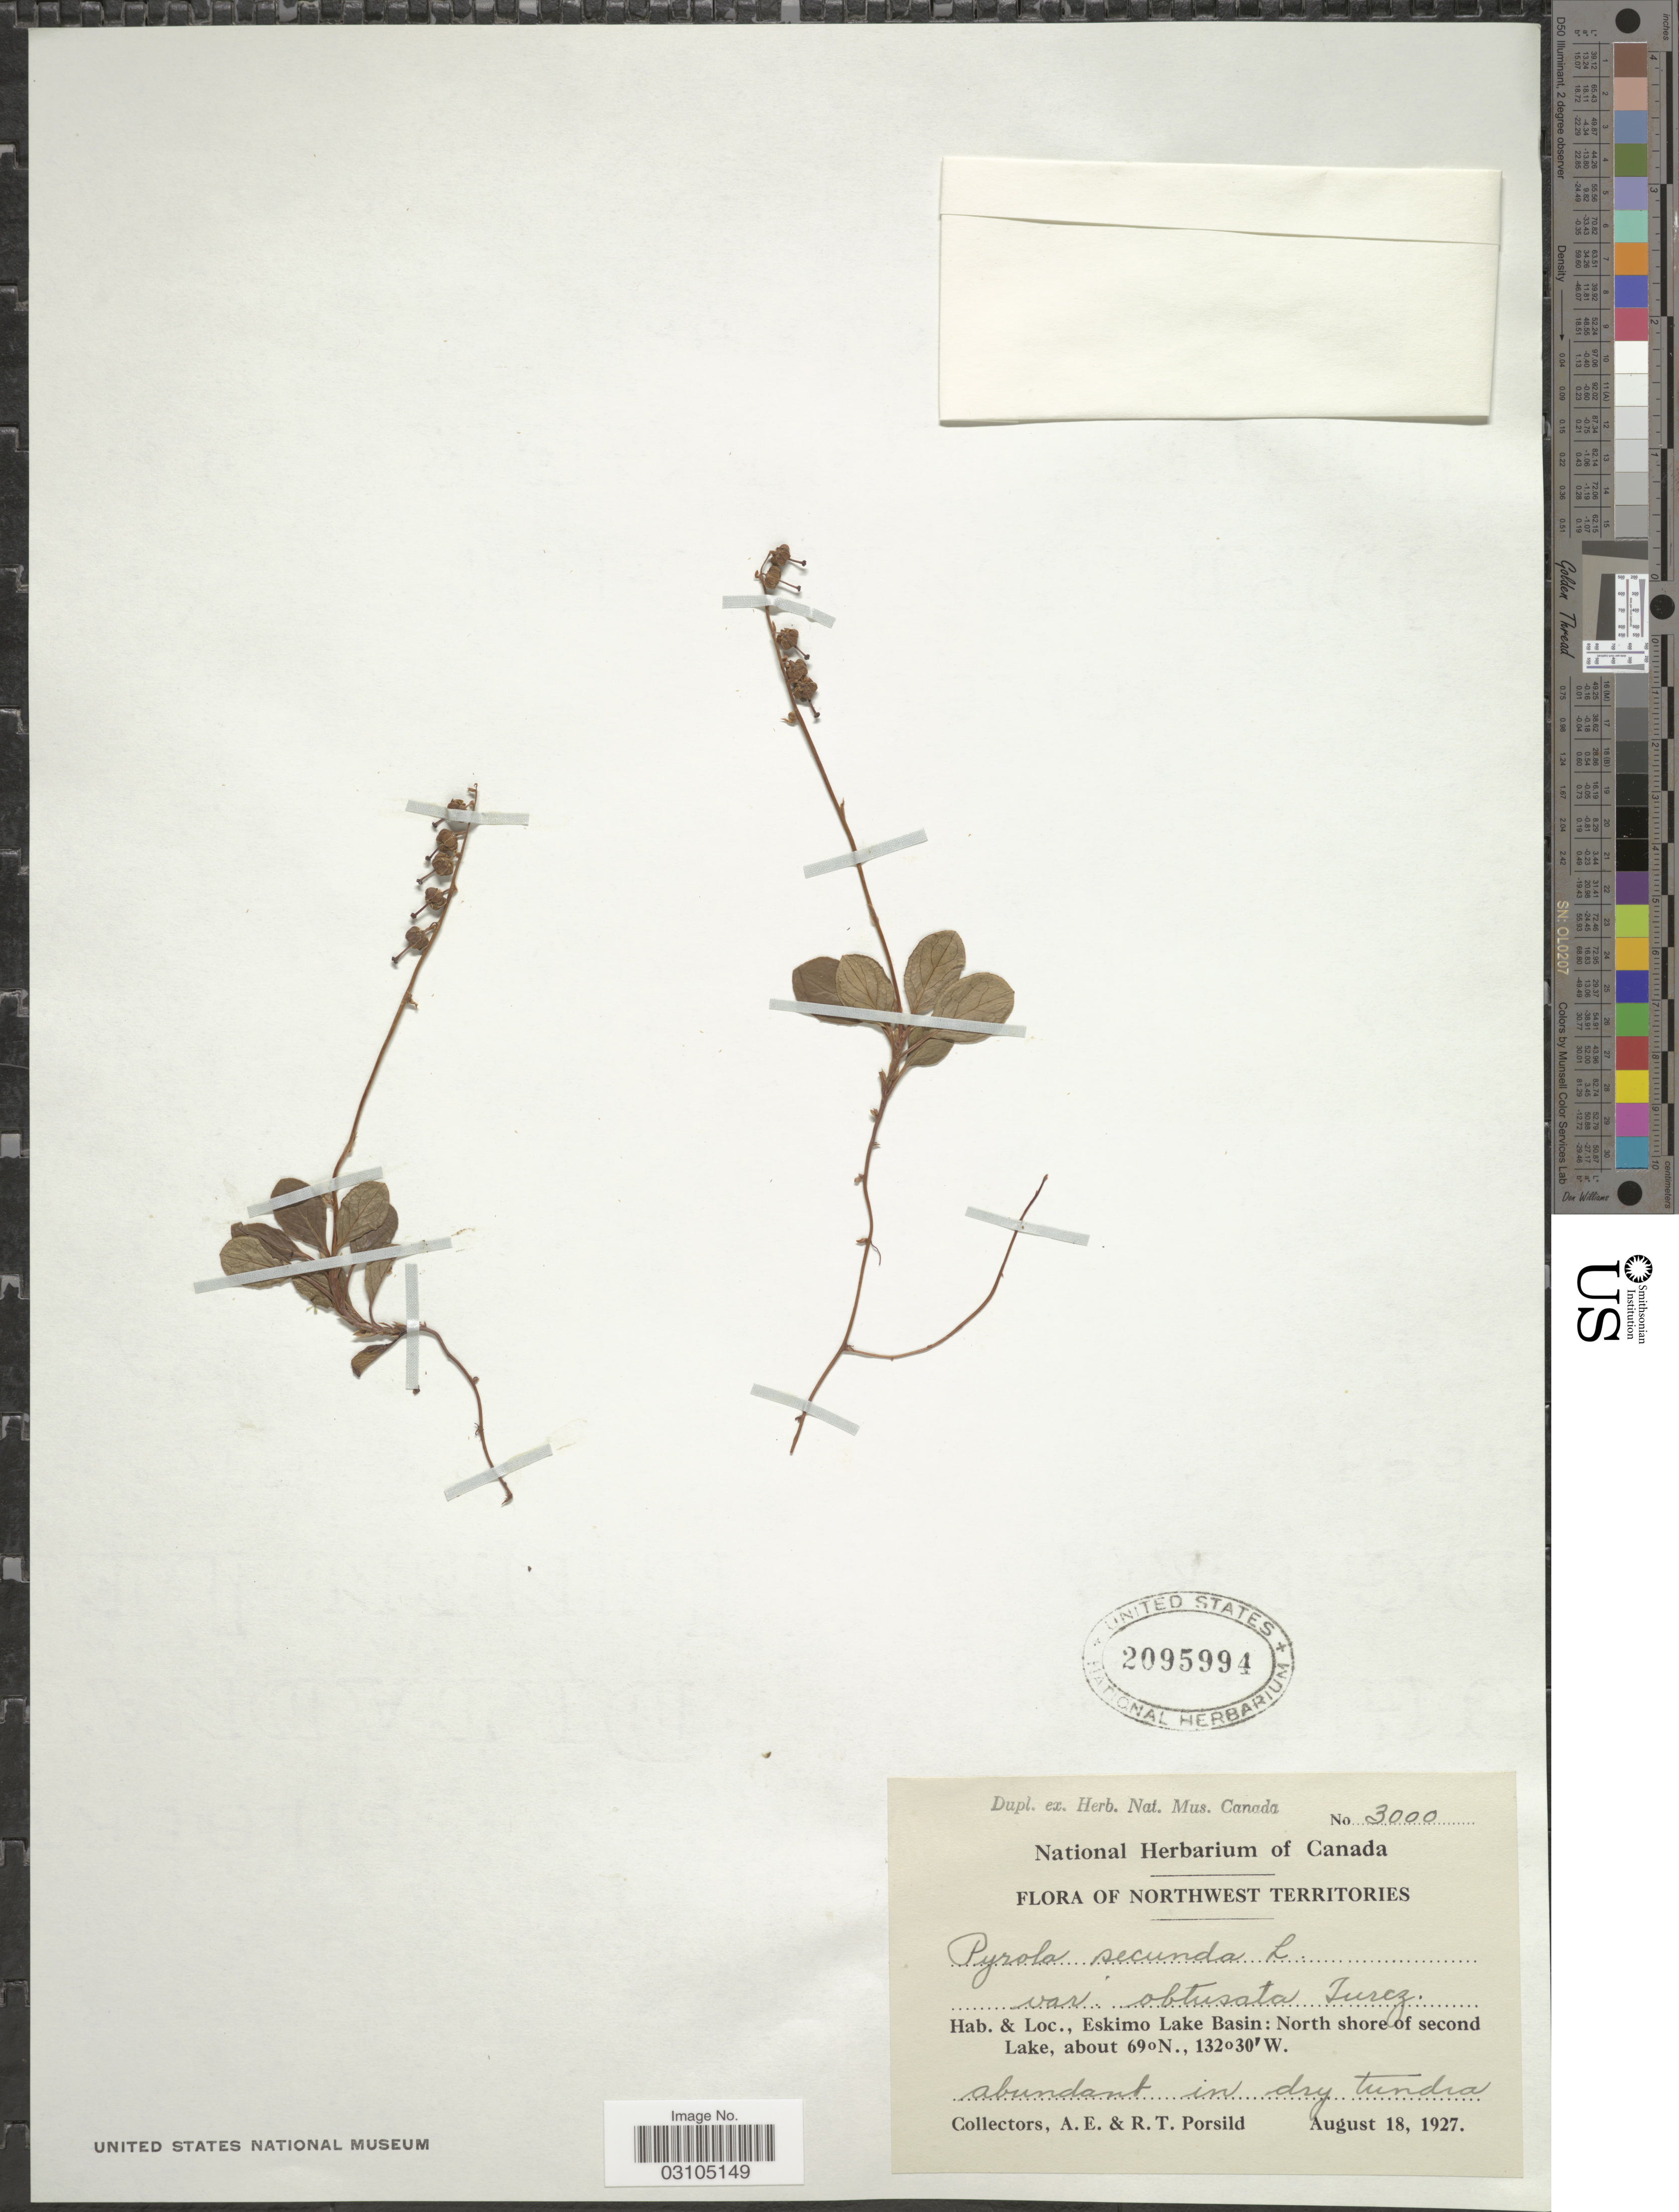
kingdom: Plantae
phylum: Tracheophyta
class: Magnoliopsida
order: Ericales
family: Ericaceae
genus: Orthilia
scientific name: Orthilia secunda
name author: (L.) House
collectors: A. E. Porsild & R. T. Porsild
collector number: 3000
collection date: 1927-08-18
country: Canada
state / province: Northwest Territories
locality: Eskimo Lake Basin: North shore of second Lake.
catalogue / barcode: US 2095994